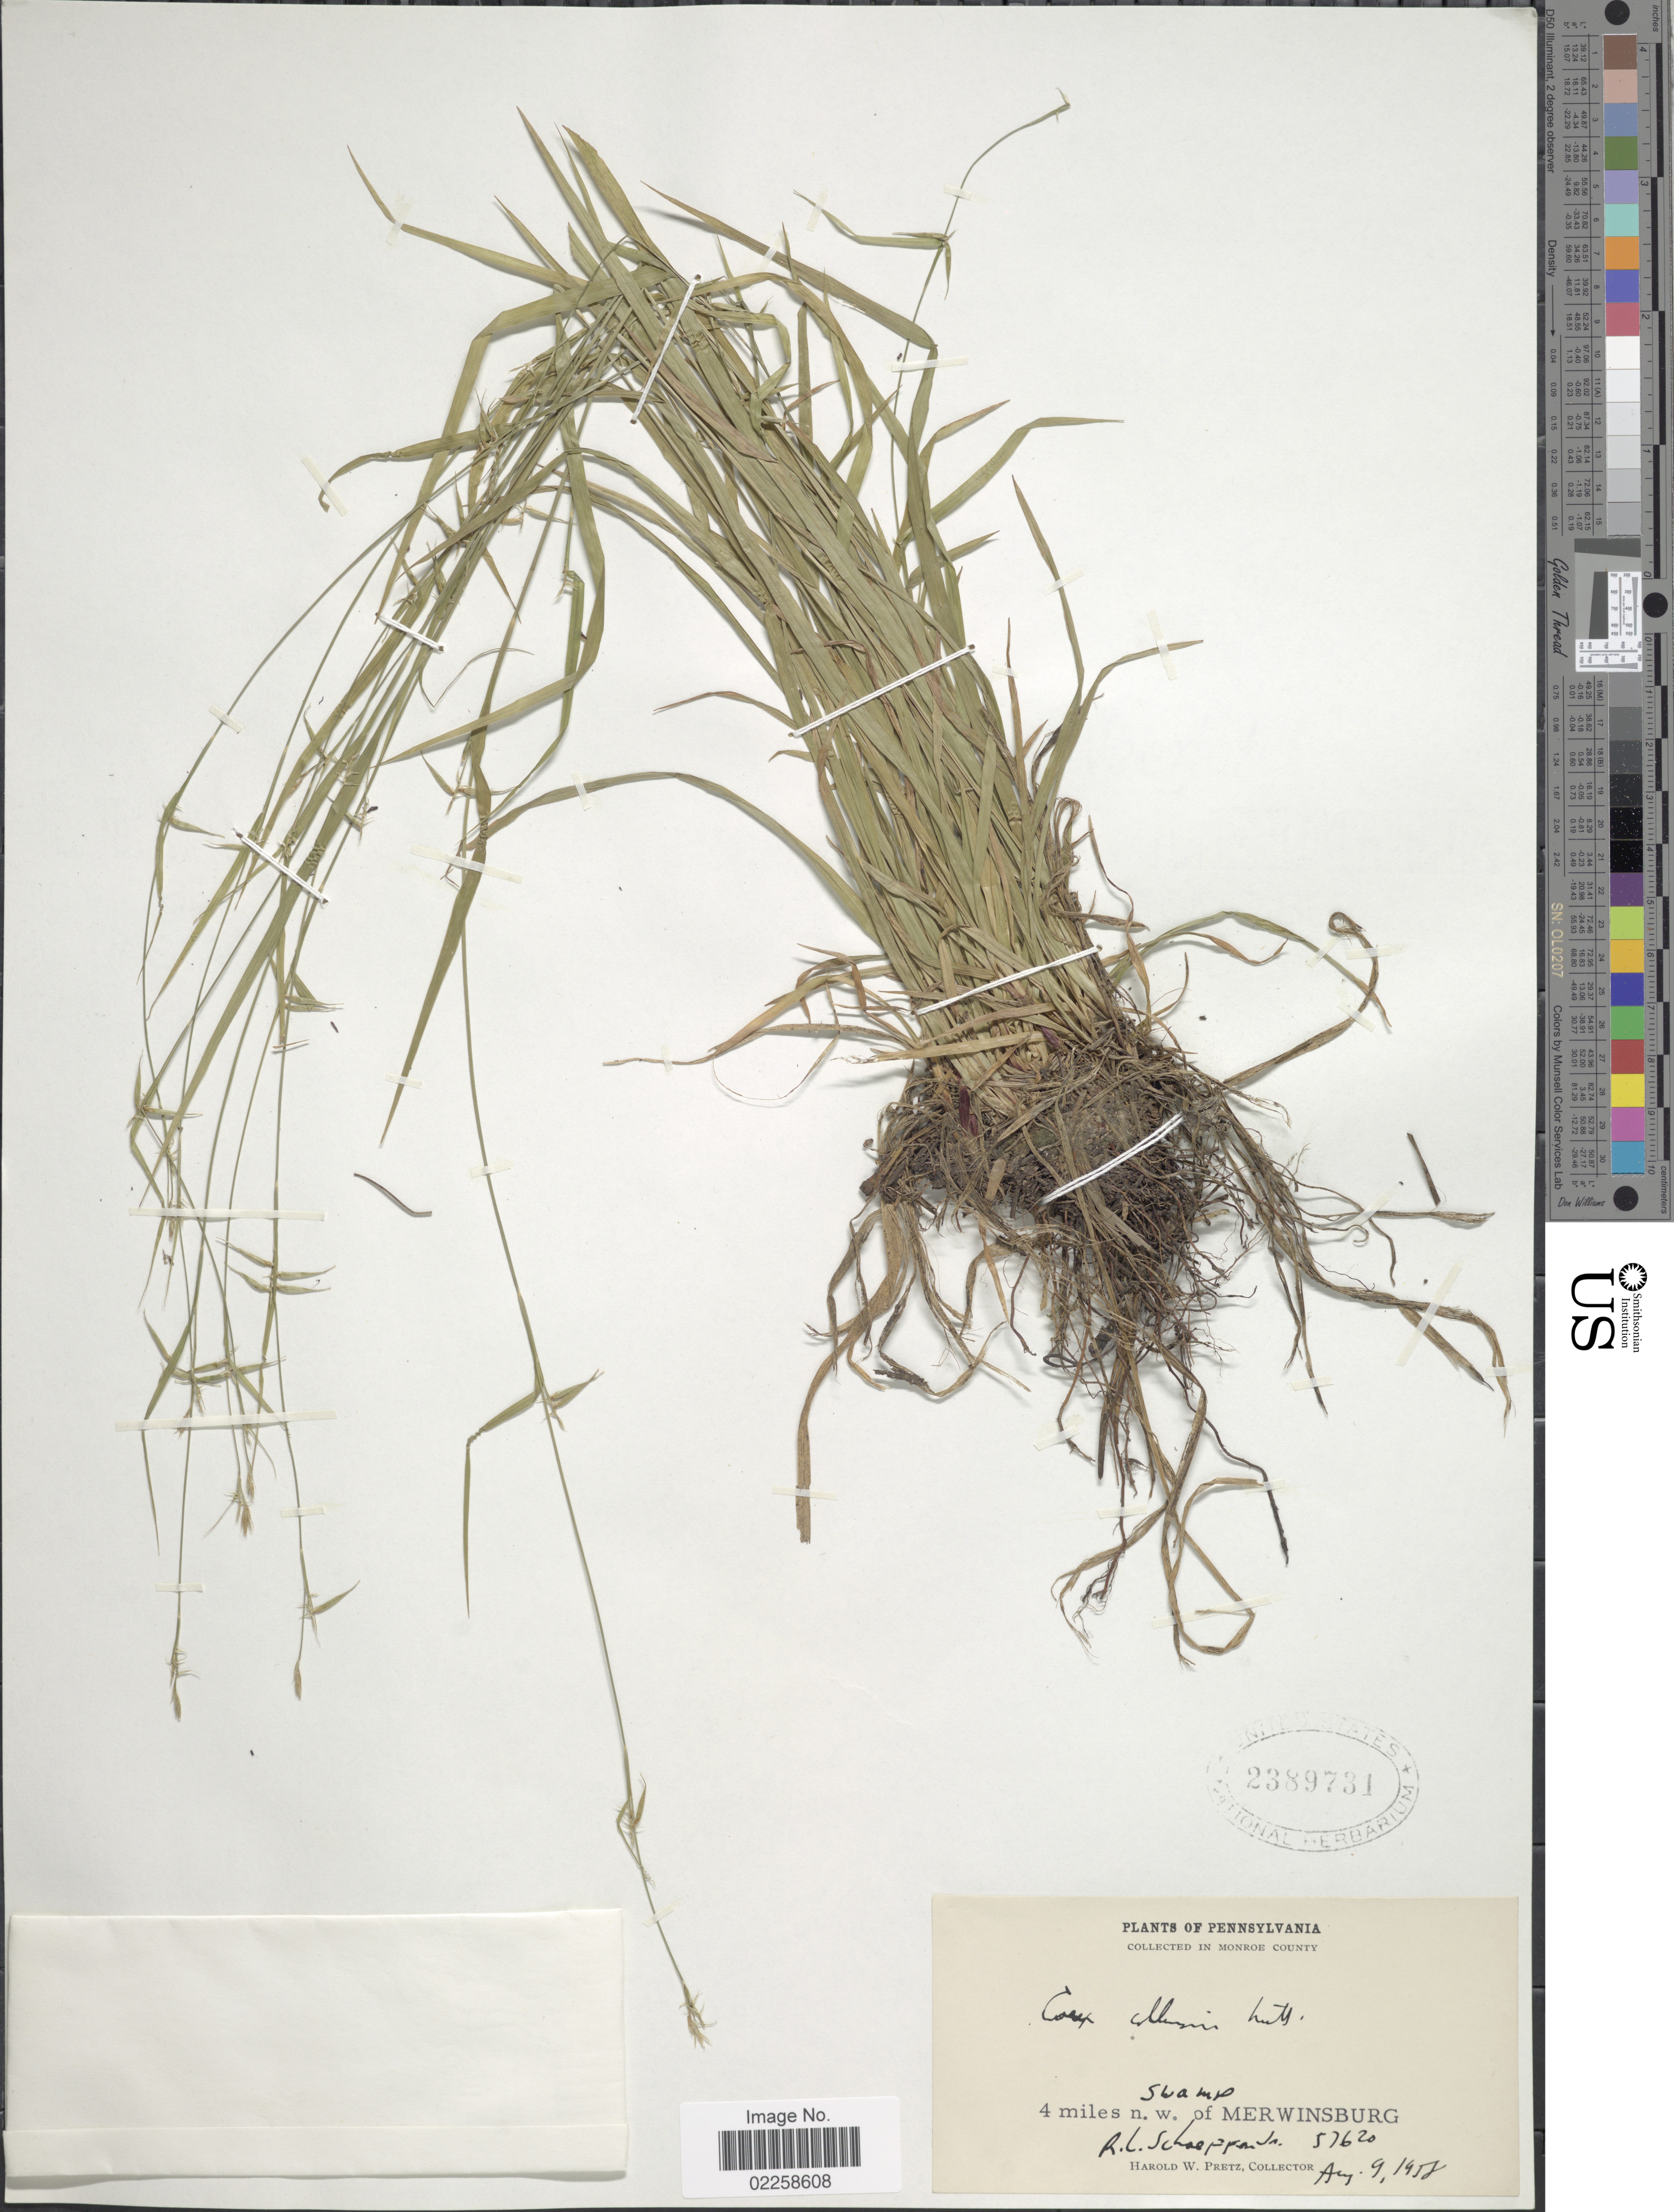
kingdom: Plantae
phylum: Tracheophyta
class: Liliopsida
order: Poales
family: Cyperaceae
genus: Carex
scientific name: Carex collinsii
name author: Nutt.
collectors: H. W. Pretz & R. L. Schaeffer Jr.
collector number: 57620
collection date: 1958-08-09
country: United States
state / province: Pennsylvania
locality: Monroe County. Swamp, 4 miles n.w. of Merwinsburg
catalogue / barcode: US 2389731